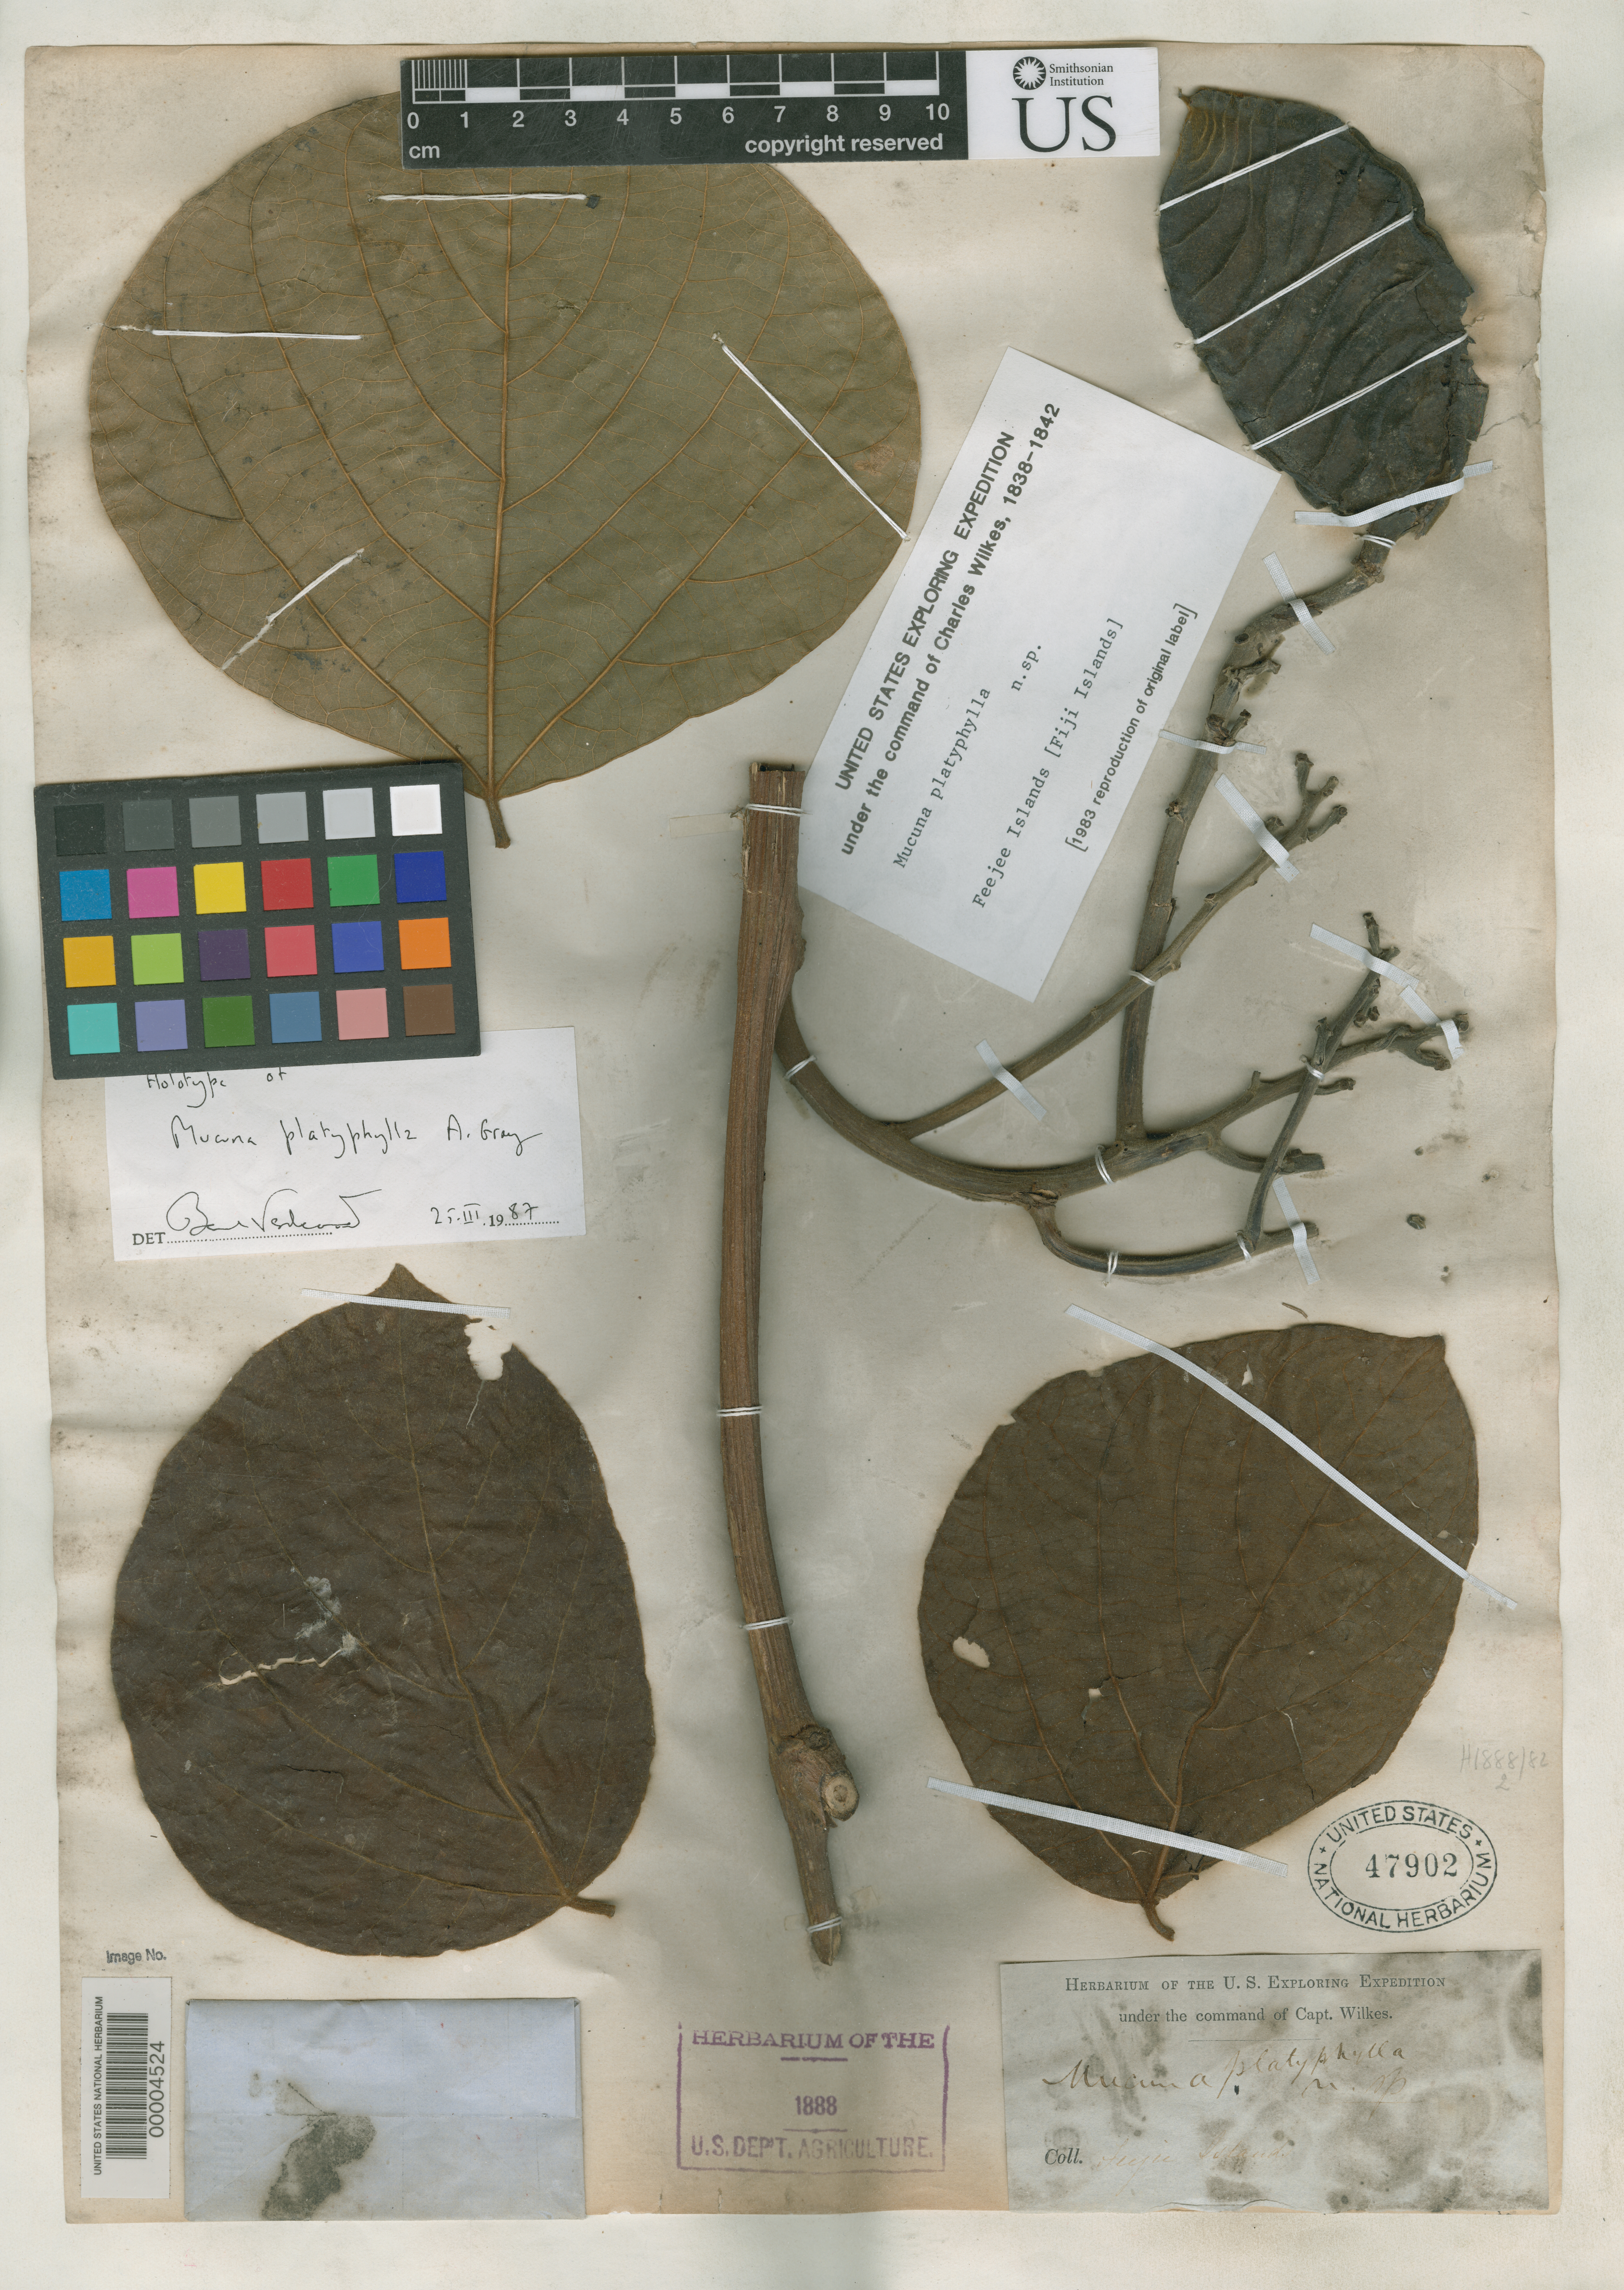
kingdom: Plantae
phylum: Tracheophyta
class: Magnoliopsida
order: Fabales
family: Fabaceae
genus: Mucuna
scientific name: Mucuna platyphylla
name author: A. Gray in Wilkes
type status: Holotype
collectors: Wilkes Explor. Exped.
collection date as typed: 1838 to -- --- 1842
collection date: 1838/1842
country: Fiji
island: Viti Levu Group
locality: Ovolau and Rewa.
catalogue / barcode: US 47902